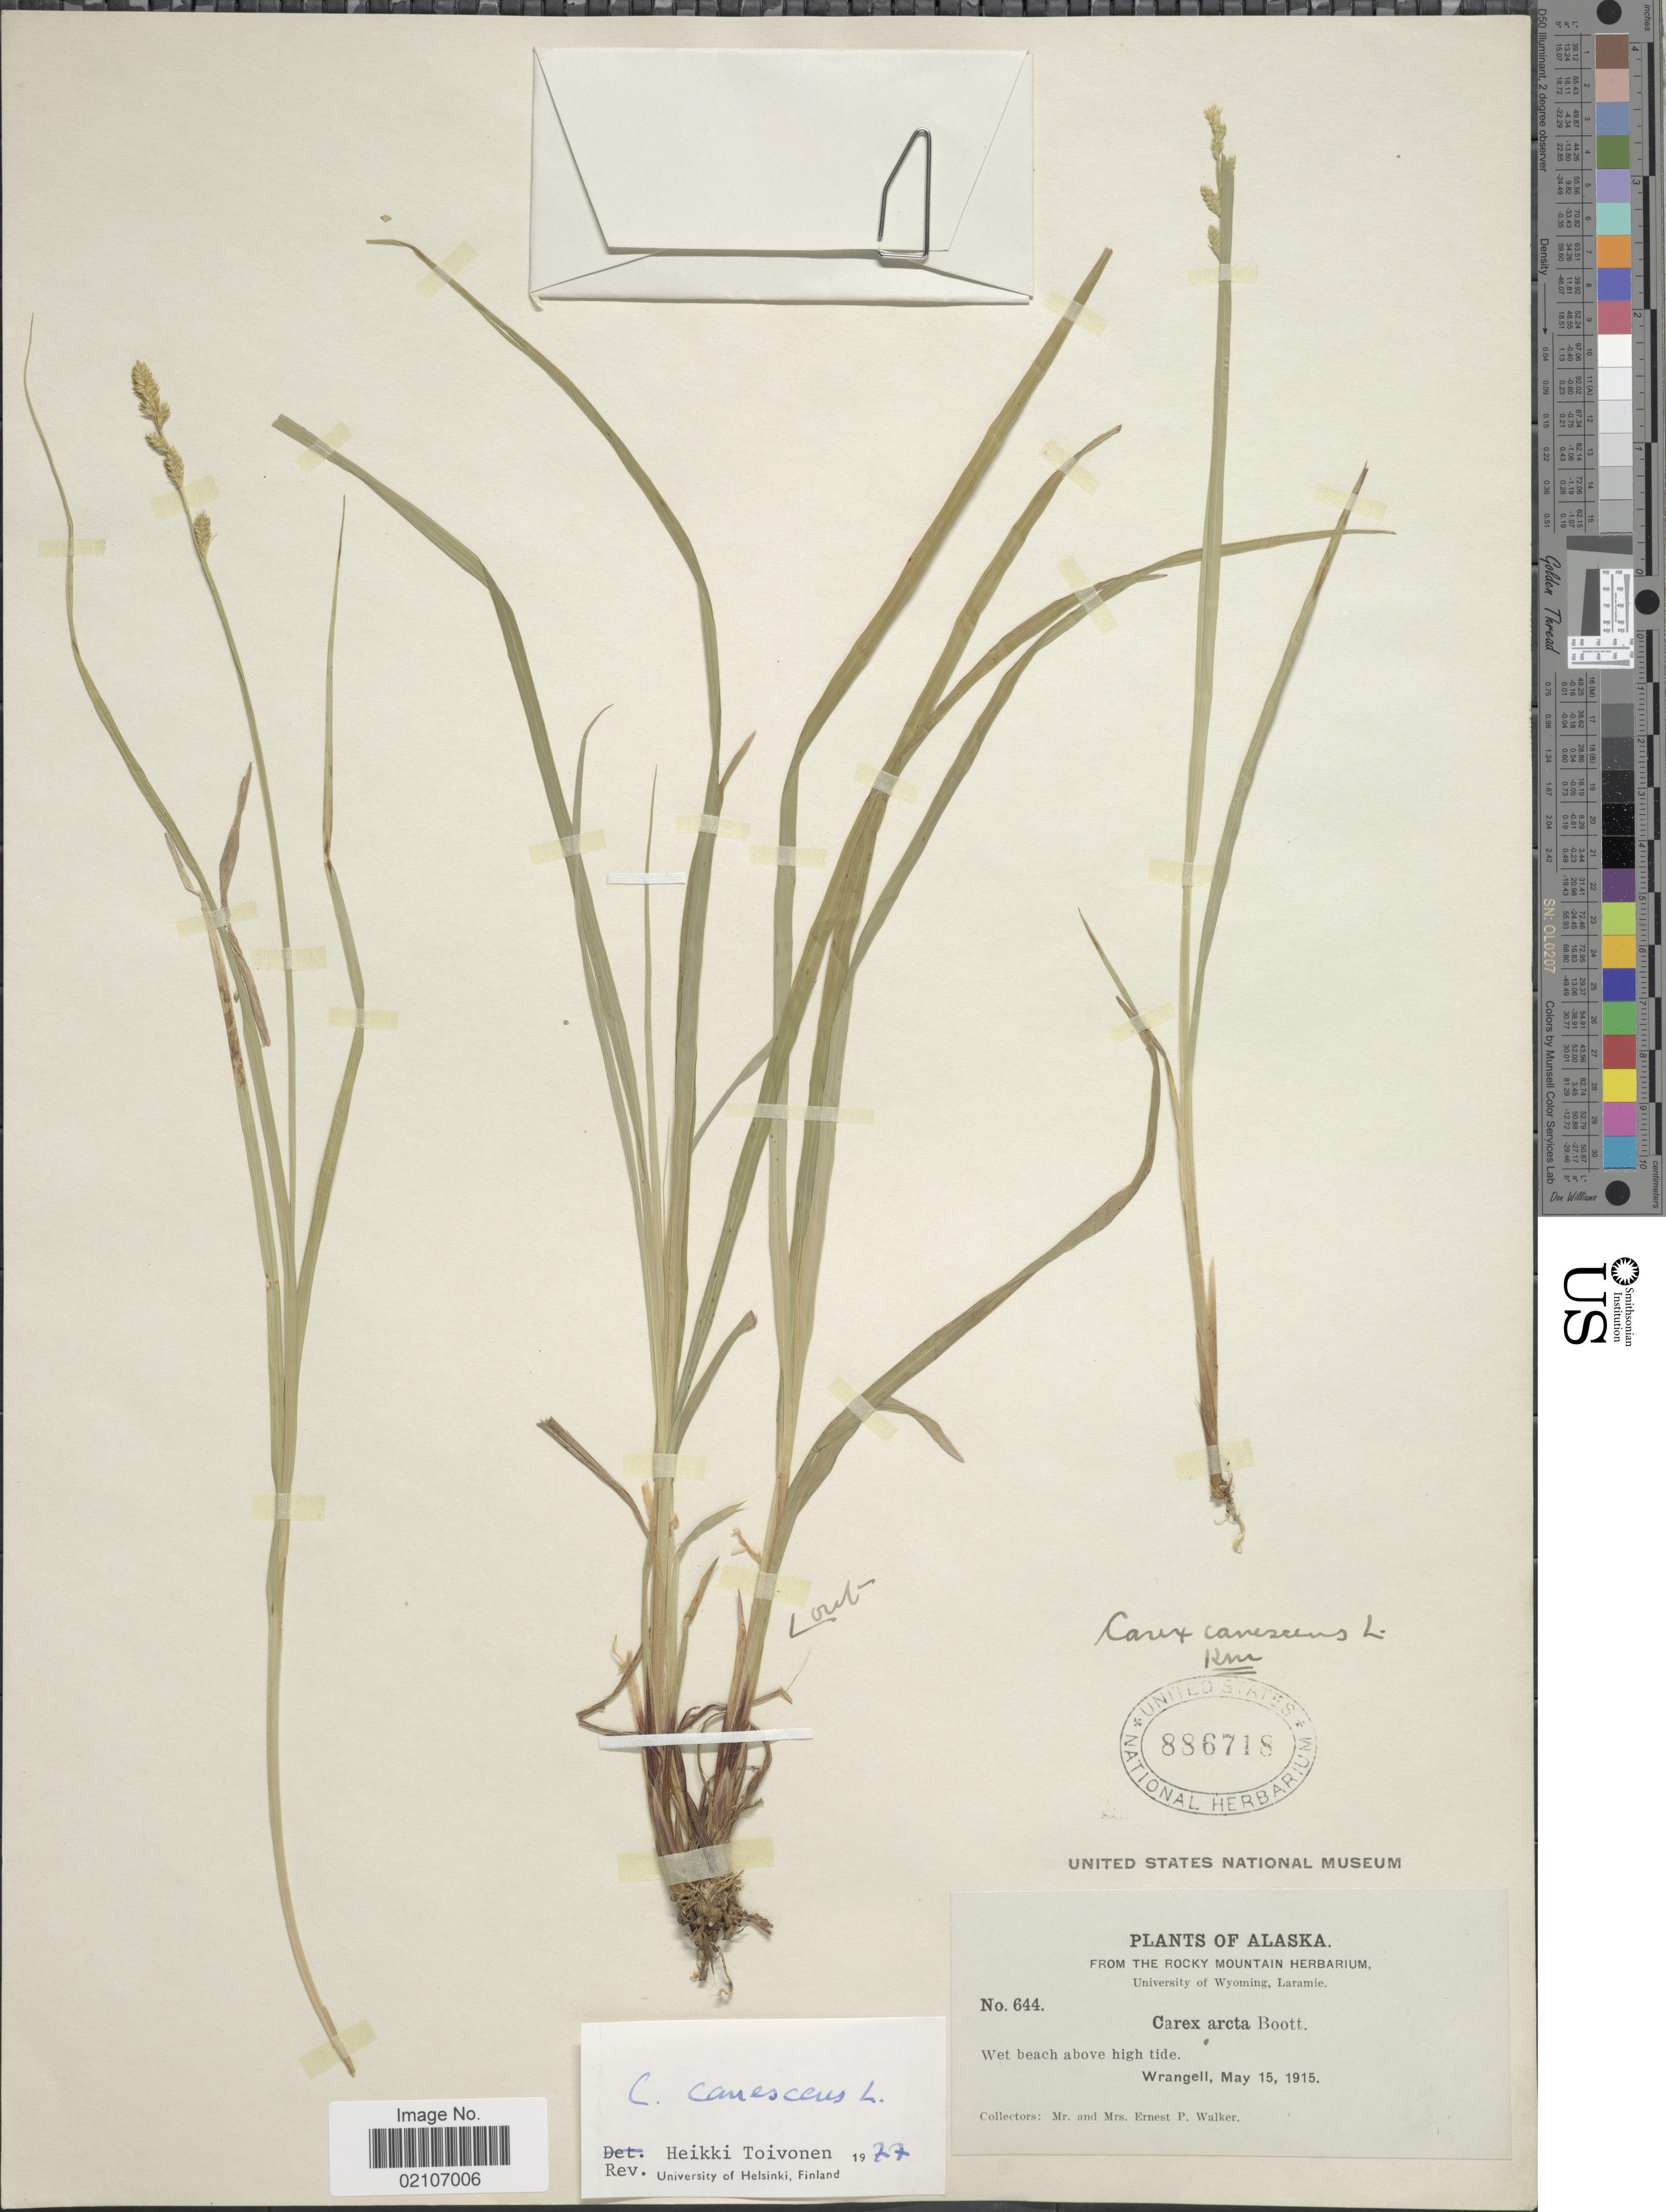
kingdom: Plantae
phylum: Tracheophyta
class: Liliopsida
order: Poales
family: Cyperaceae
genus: Carex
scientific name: Carex canescens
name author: L.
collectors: E. P. Walker & E. Walker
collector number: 644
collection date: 1915-05-15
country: United States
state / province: Alaska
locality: Wrangell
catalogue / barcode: US 886718